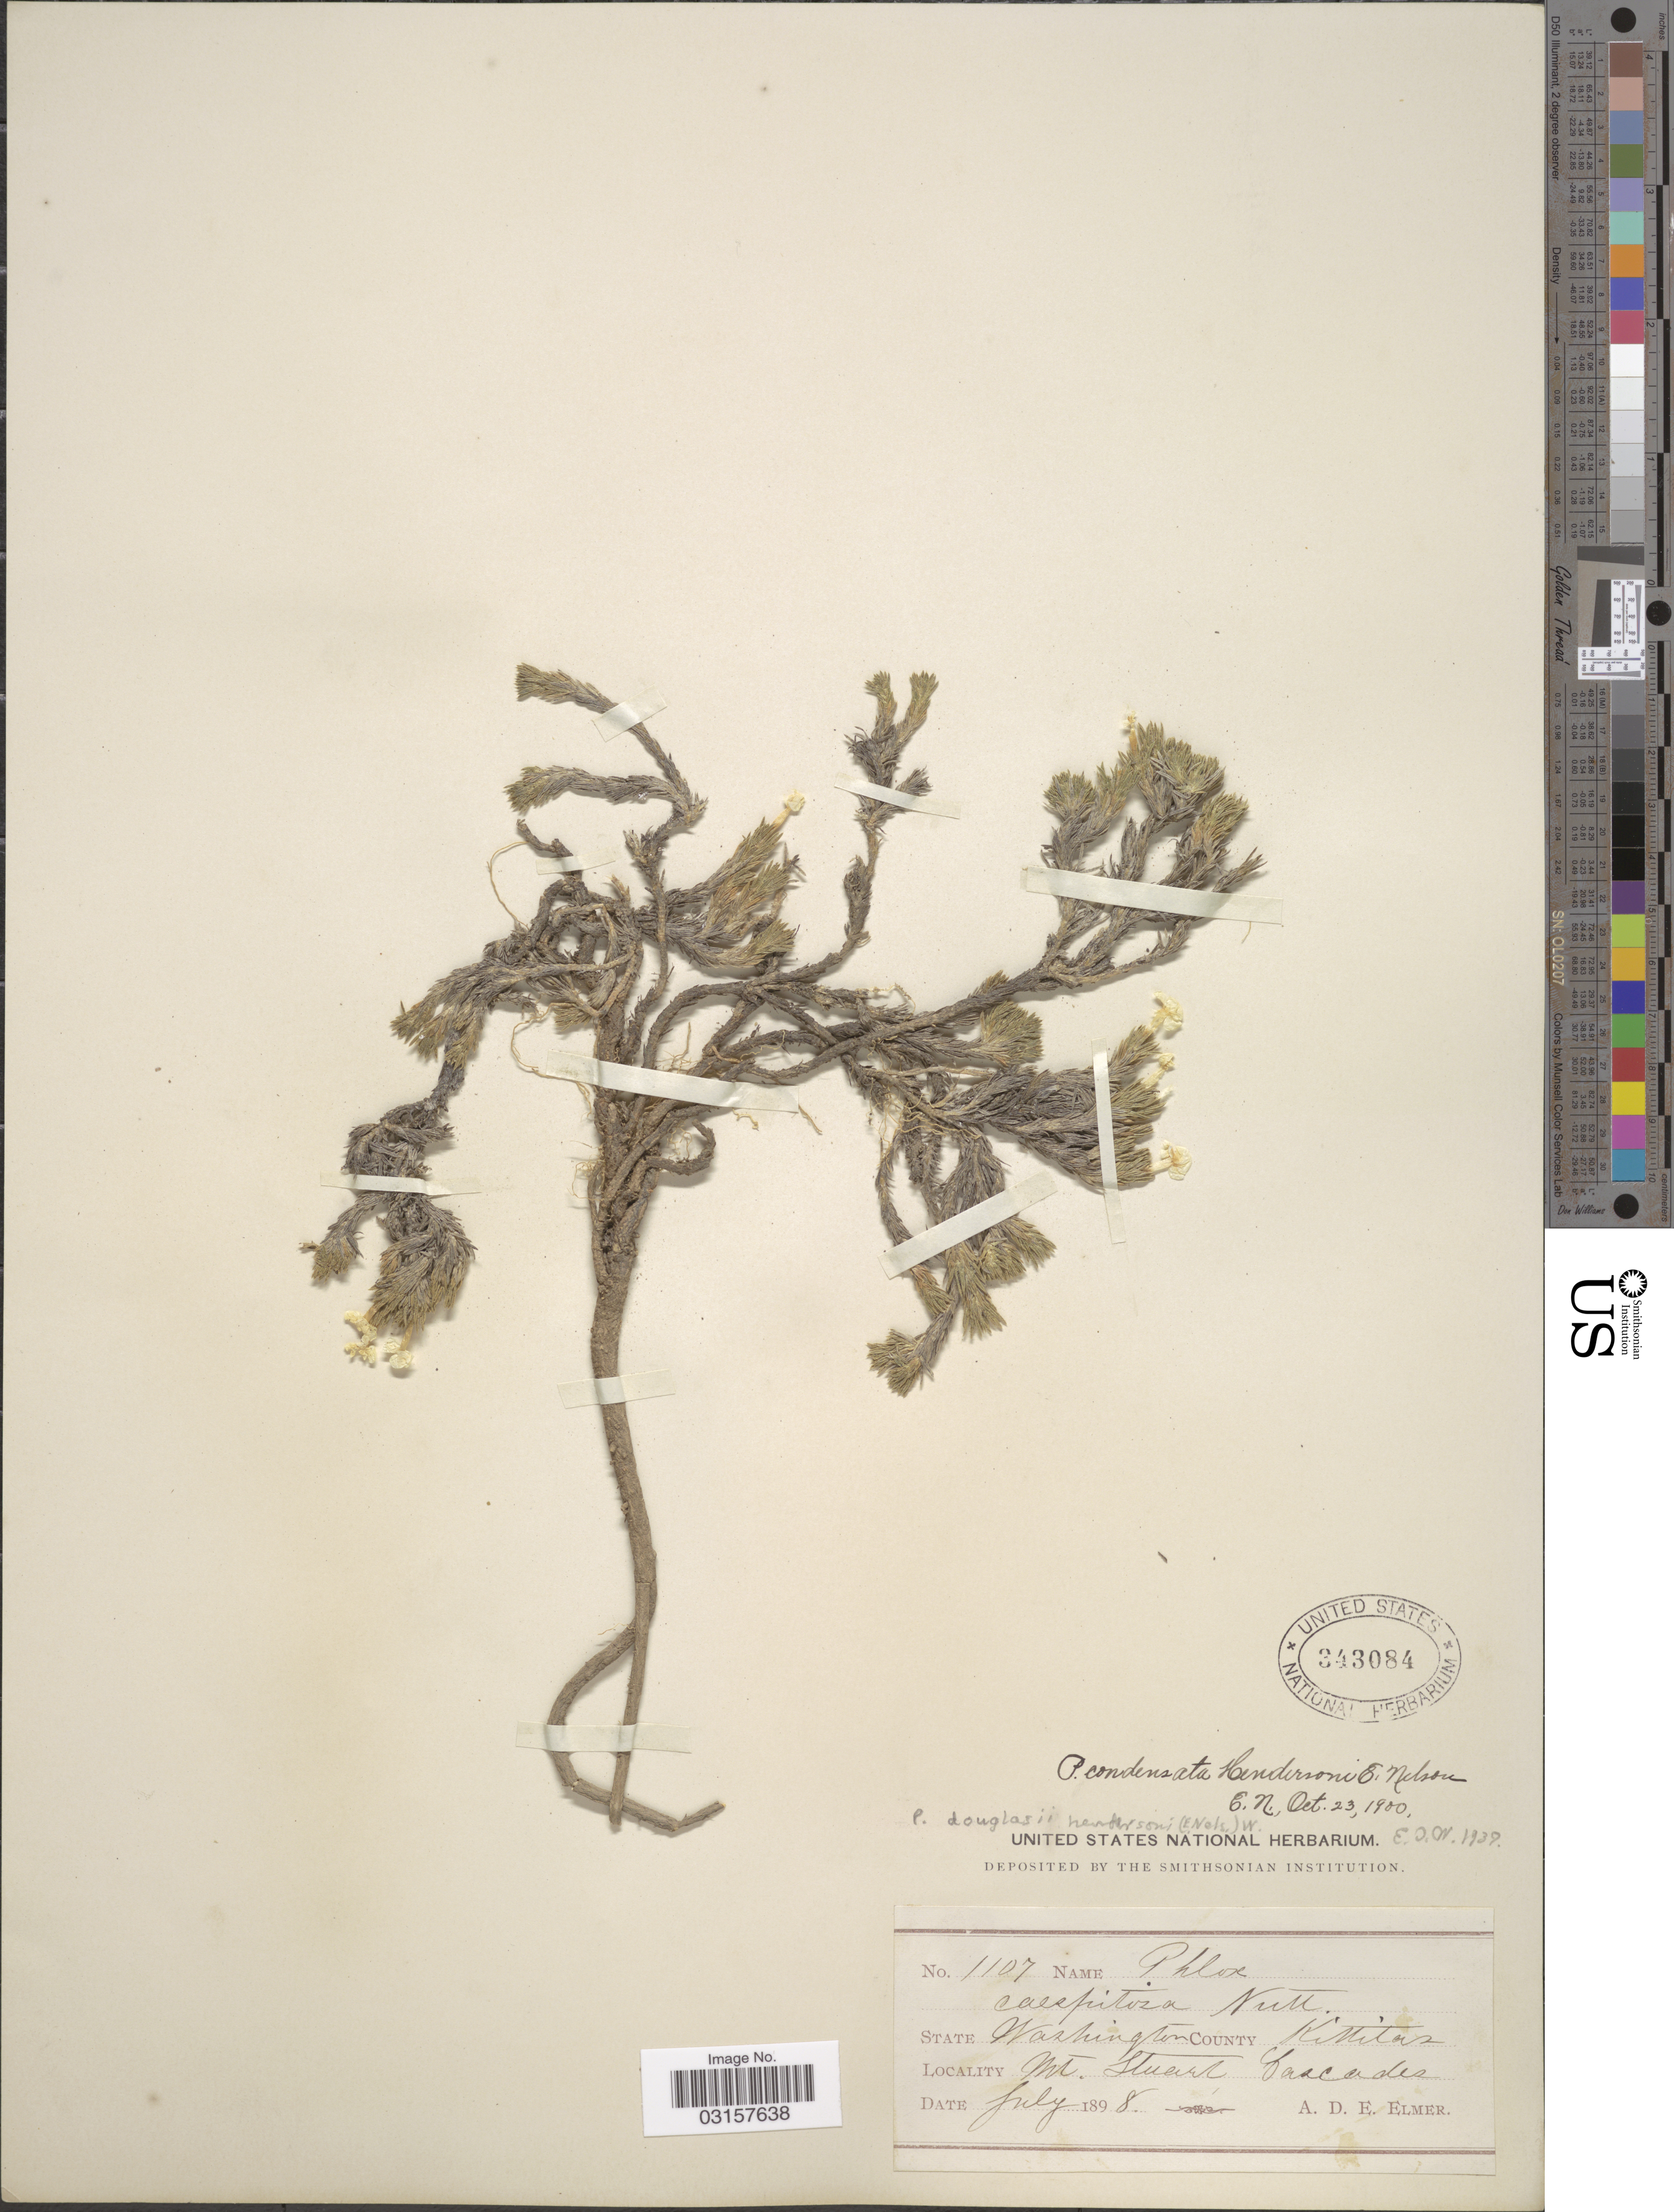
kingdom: Plantae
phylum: Tracheophyta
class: Magnoliopsida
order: Ericales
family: Polemoniaceae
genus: Phlox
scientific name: Phlox hendersonii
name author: (Cronq.) E.E. Nelson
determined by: Mayfield, M. H.; Ferguson, C. J.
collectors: A. D. E. Elmer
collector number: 1107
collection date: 1898-07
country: United States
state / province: Washington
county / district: Kittitas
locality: County Kittitas, Mt. Stuart Cascades.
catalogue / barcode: US 343084